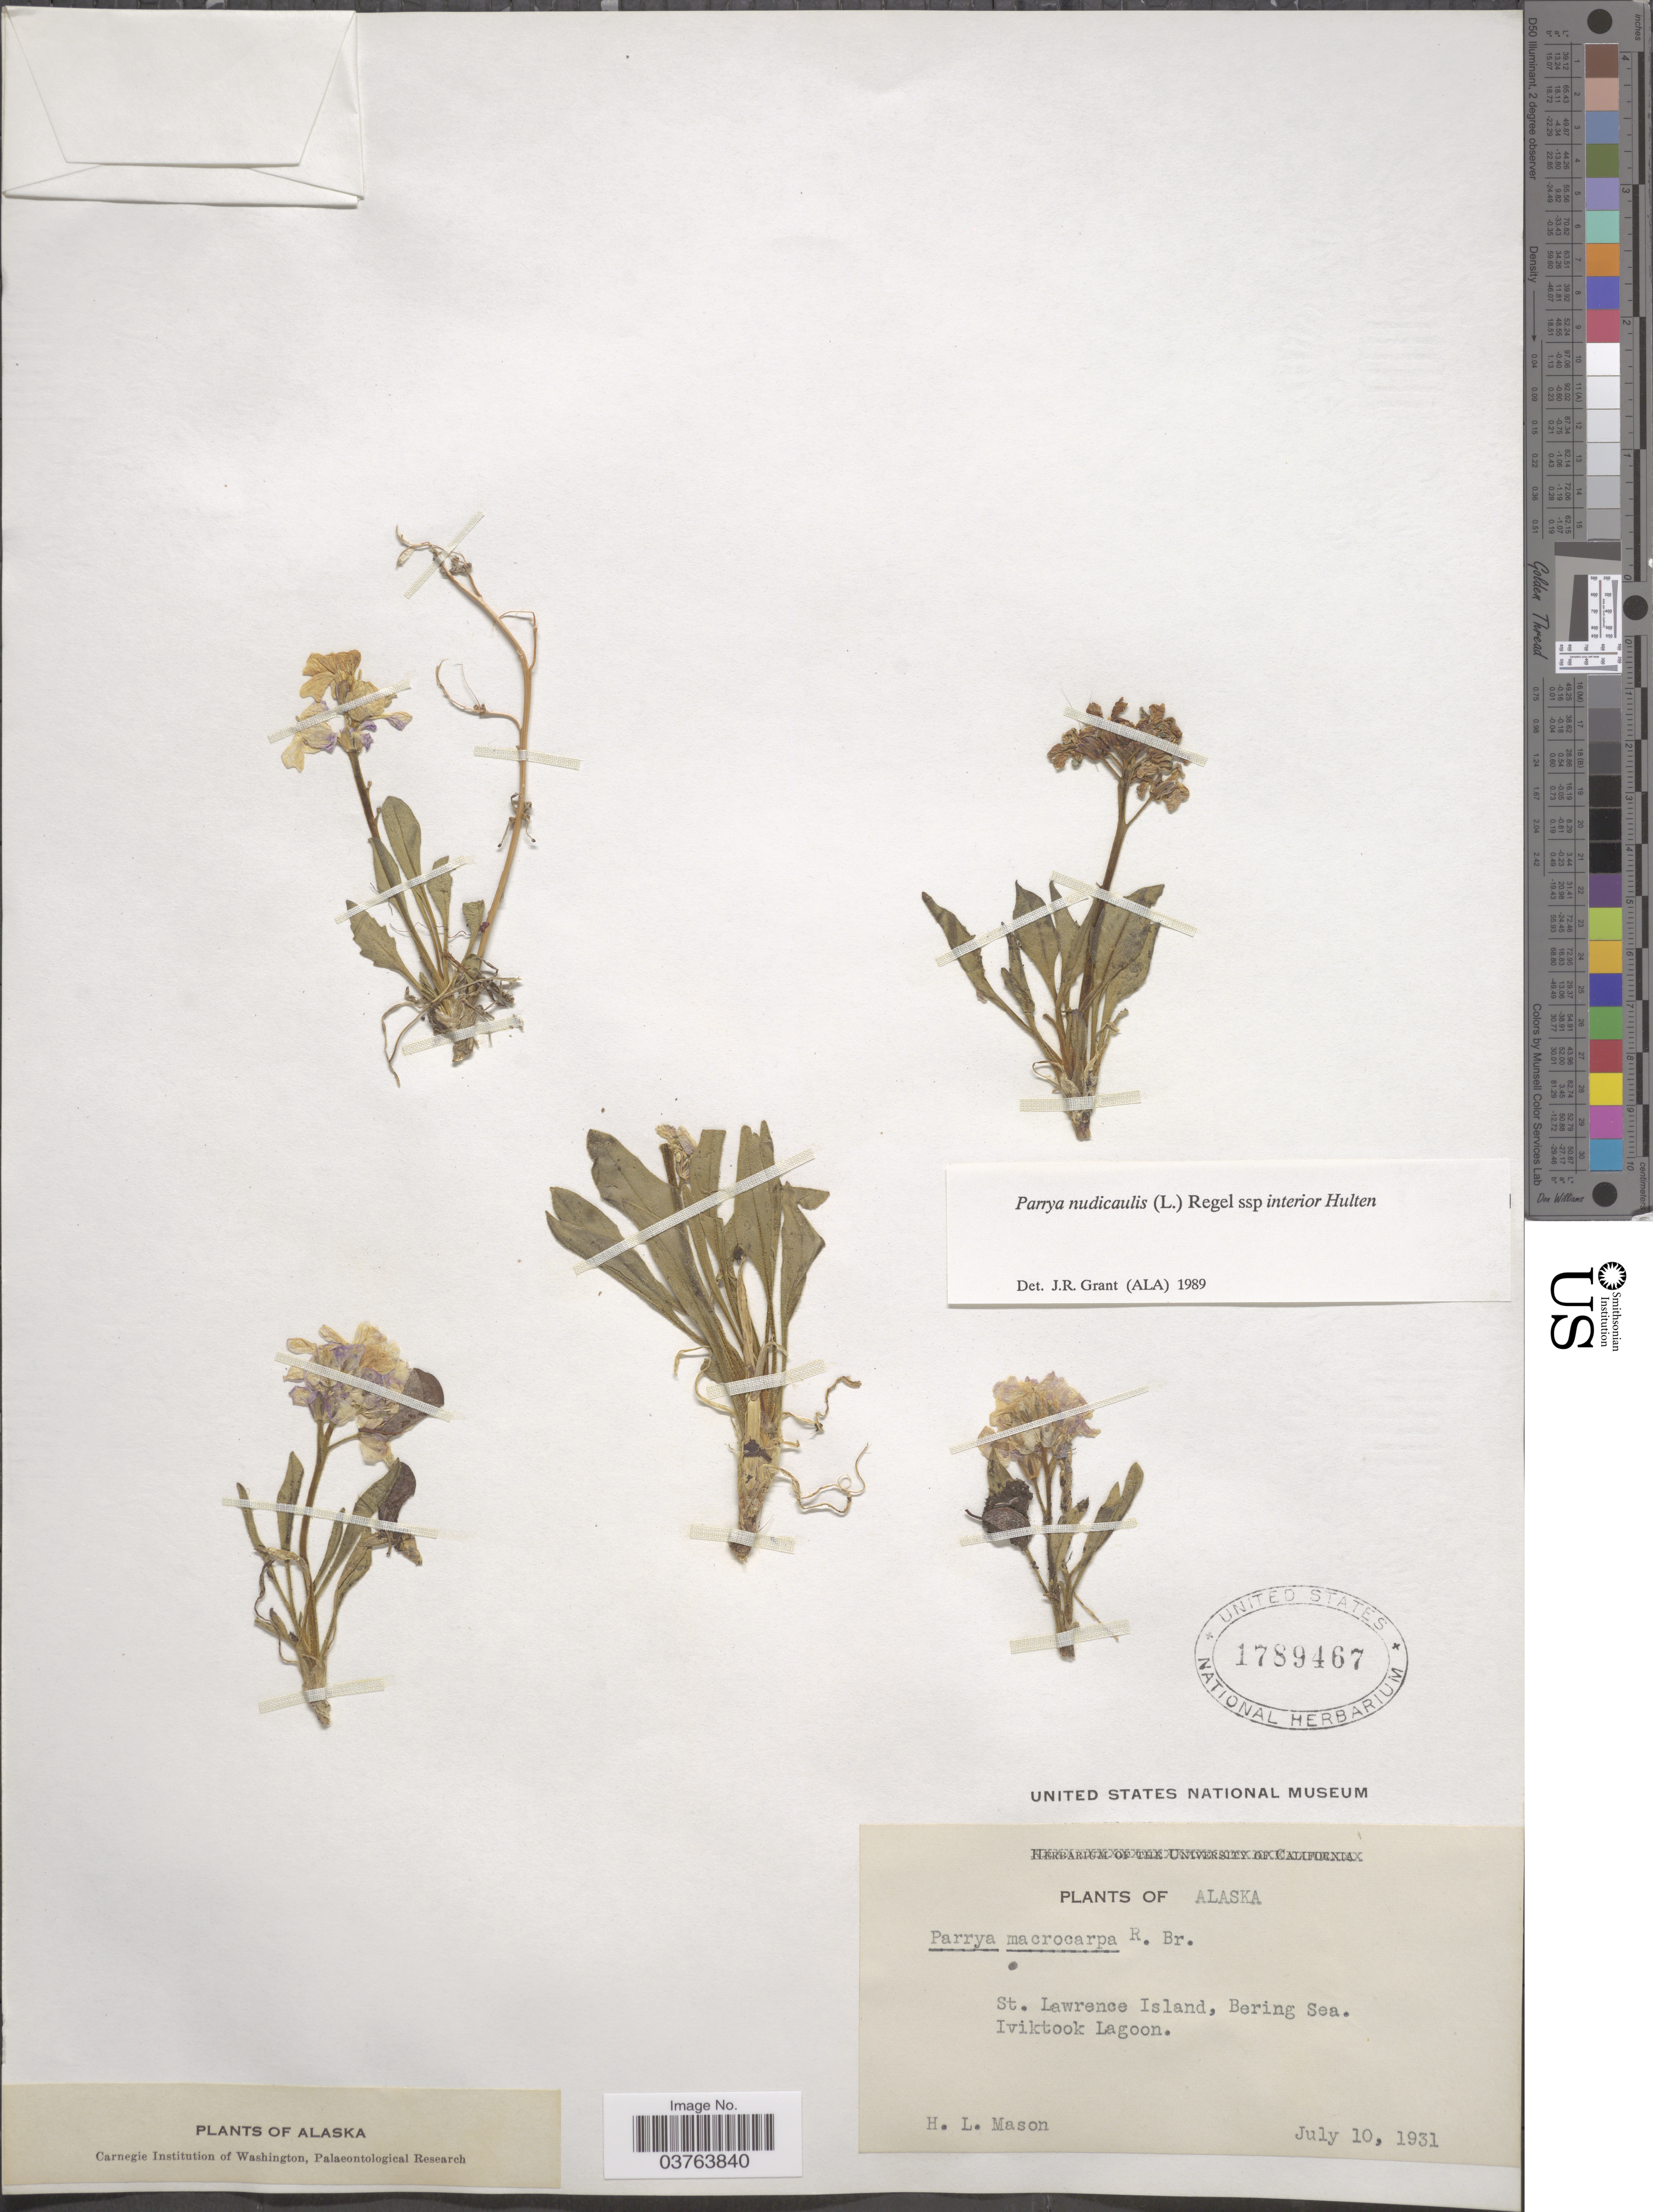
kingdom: Plantae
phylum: Tracheophyta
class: Magnoliopsida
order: Brassicales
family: Brassicaceae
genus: Parrya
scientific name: Parrya nudicaulis subsp. interior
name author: Hultén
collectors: H. L. Mason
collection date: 1931-07-10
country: United States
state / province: Alaska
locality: St. Lawrence Island, Bering Sea. Iviktook Lagoon.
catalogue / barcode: US 1789467